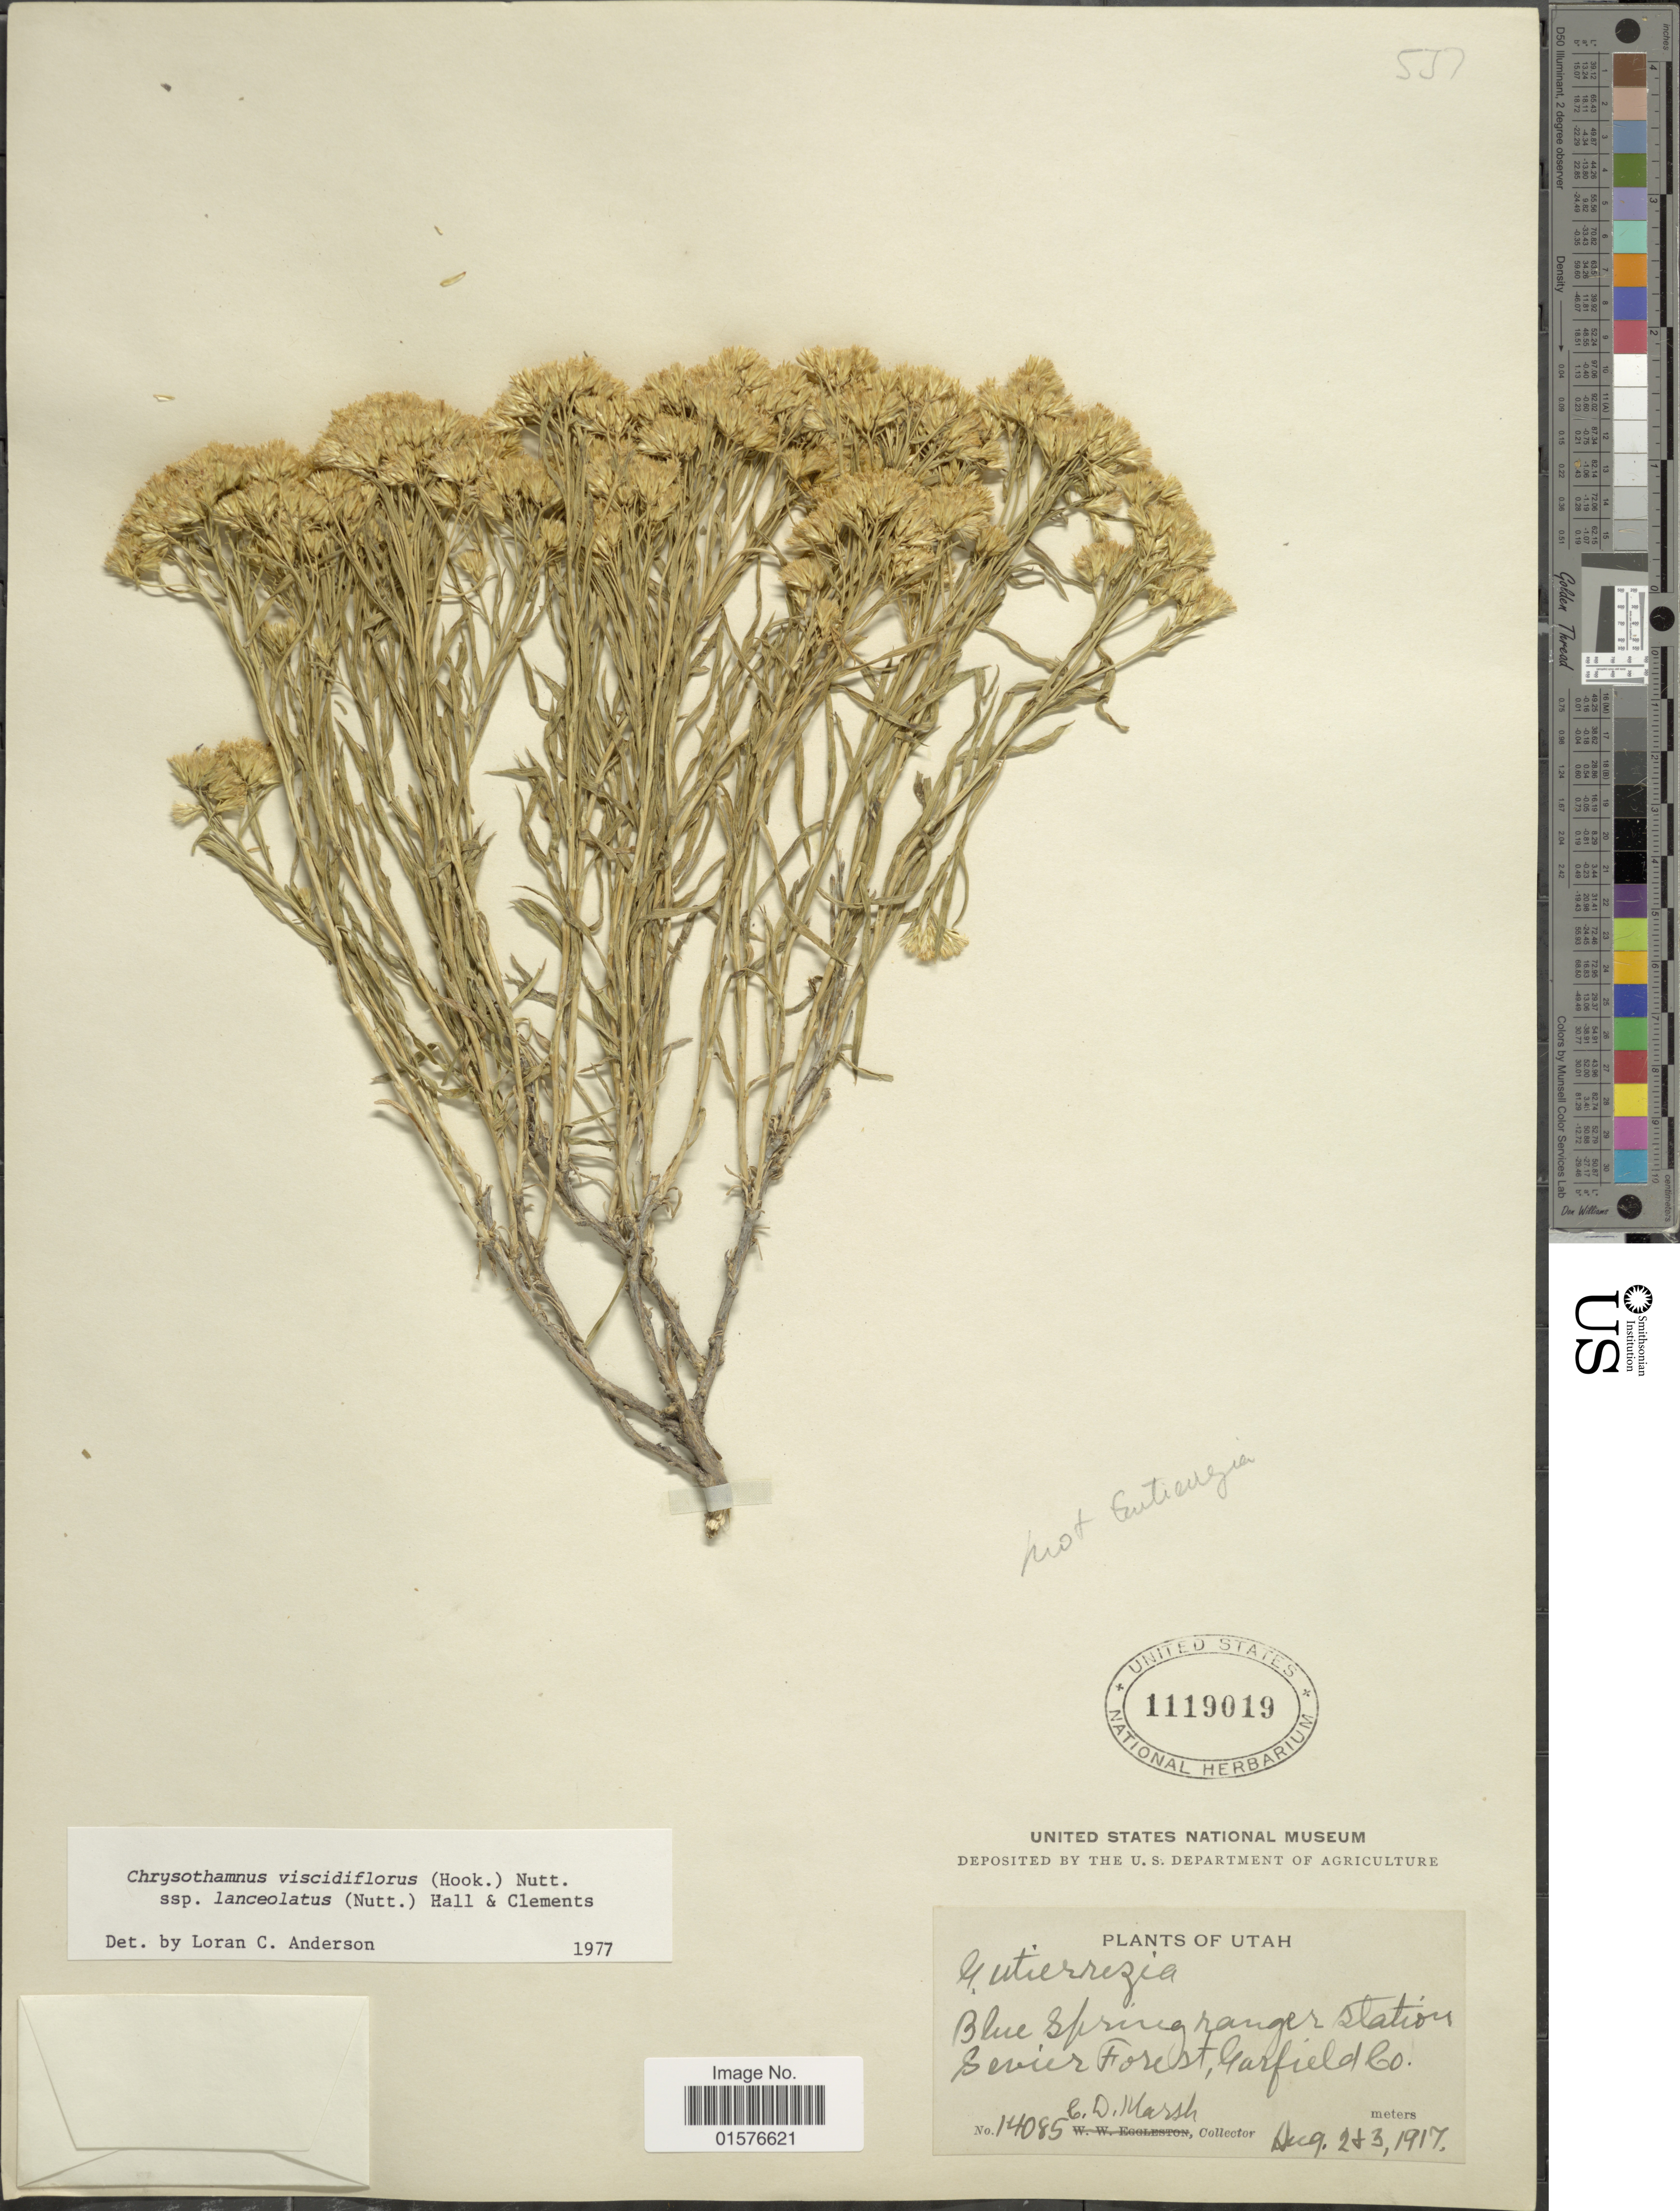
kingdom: Plantae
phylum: Tracheophyta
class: Magnoliopsida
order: Asterales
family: Asteraceae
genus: Chrysothamnus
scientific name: Chrysothamnus viscidiflorus subsp. lanceolatus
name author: (Nutt.) H.M. Hall & Clem.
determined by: Urbatsch, Lowell E., Curator (LSU), Louisiana State University (UNITED STATES)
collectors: C. D. Marsh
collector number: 14085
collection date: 1917-08-02/1917-08-03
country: United States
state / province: Utah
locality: Blue Spring ranger station, Sevier Forest, Garfield Co.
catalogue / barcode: US 1119019